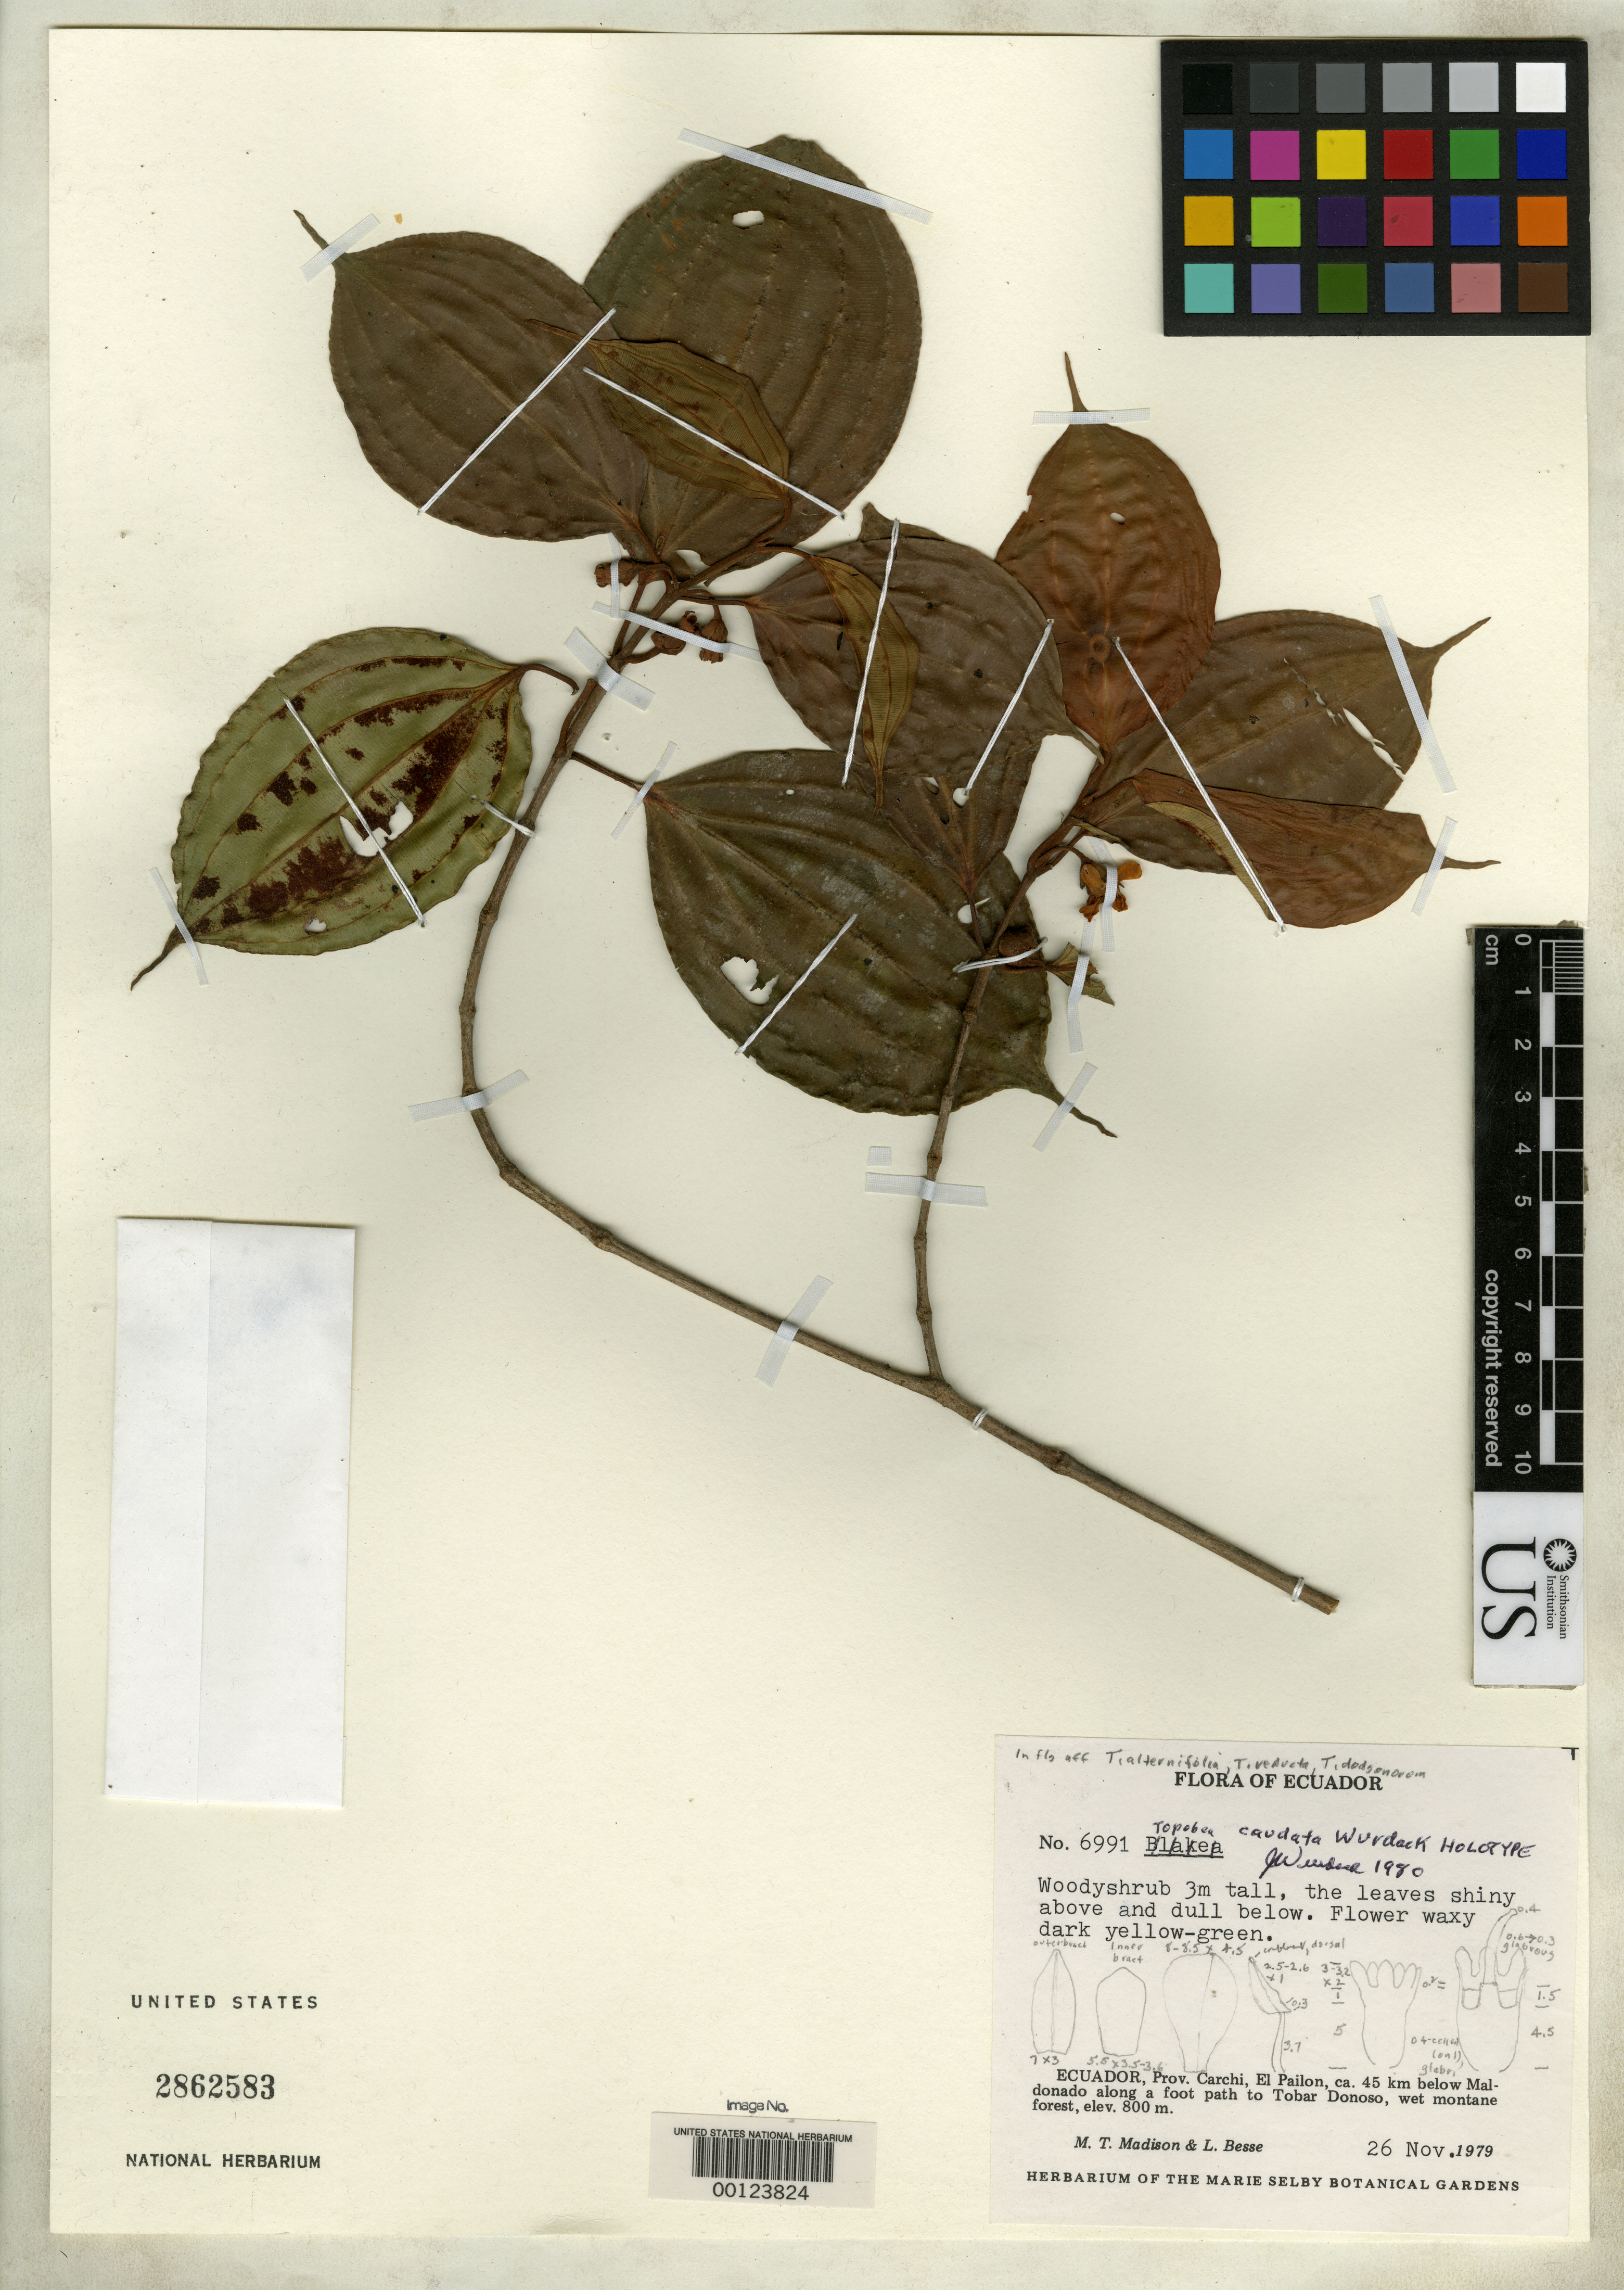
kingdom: Plantae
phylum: Tracheophyta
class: Magnoliopsida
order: Myrtales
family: Melastomataceae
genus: Topobea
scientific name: Topobea caudata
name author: Wurdack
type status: Holotype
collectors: M. T. Madison & Libby Besse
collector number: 6991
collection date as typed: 26 Nov 1979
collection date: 1979-11-26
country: Ecuador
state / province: Carchi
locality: El Pailon.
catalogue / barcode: US 2862583